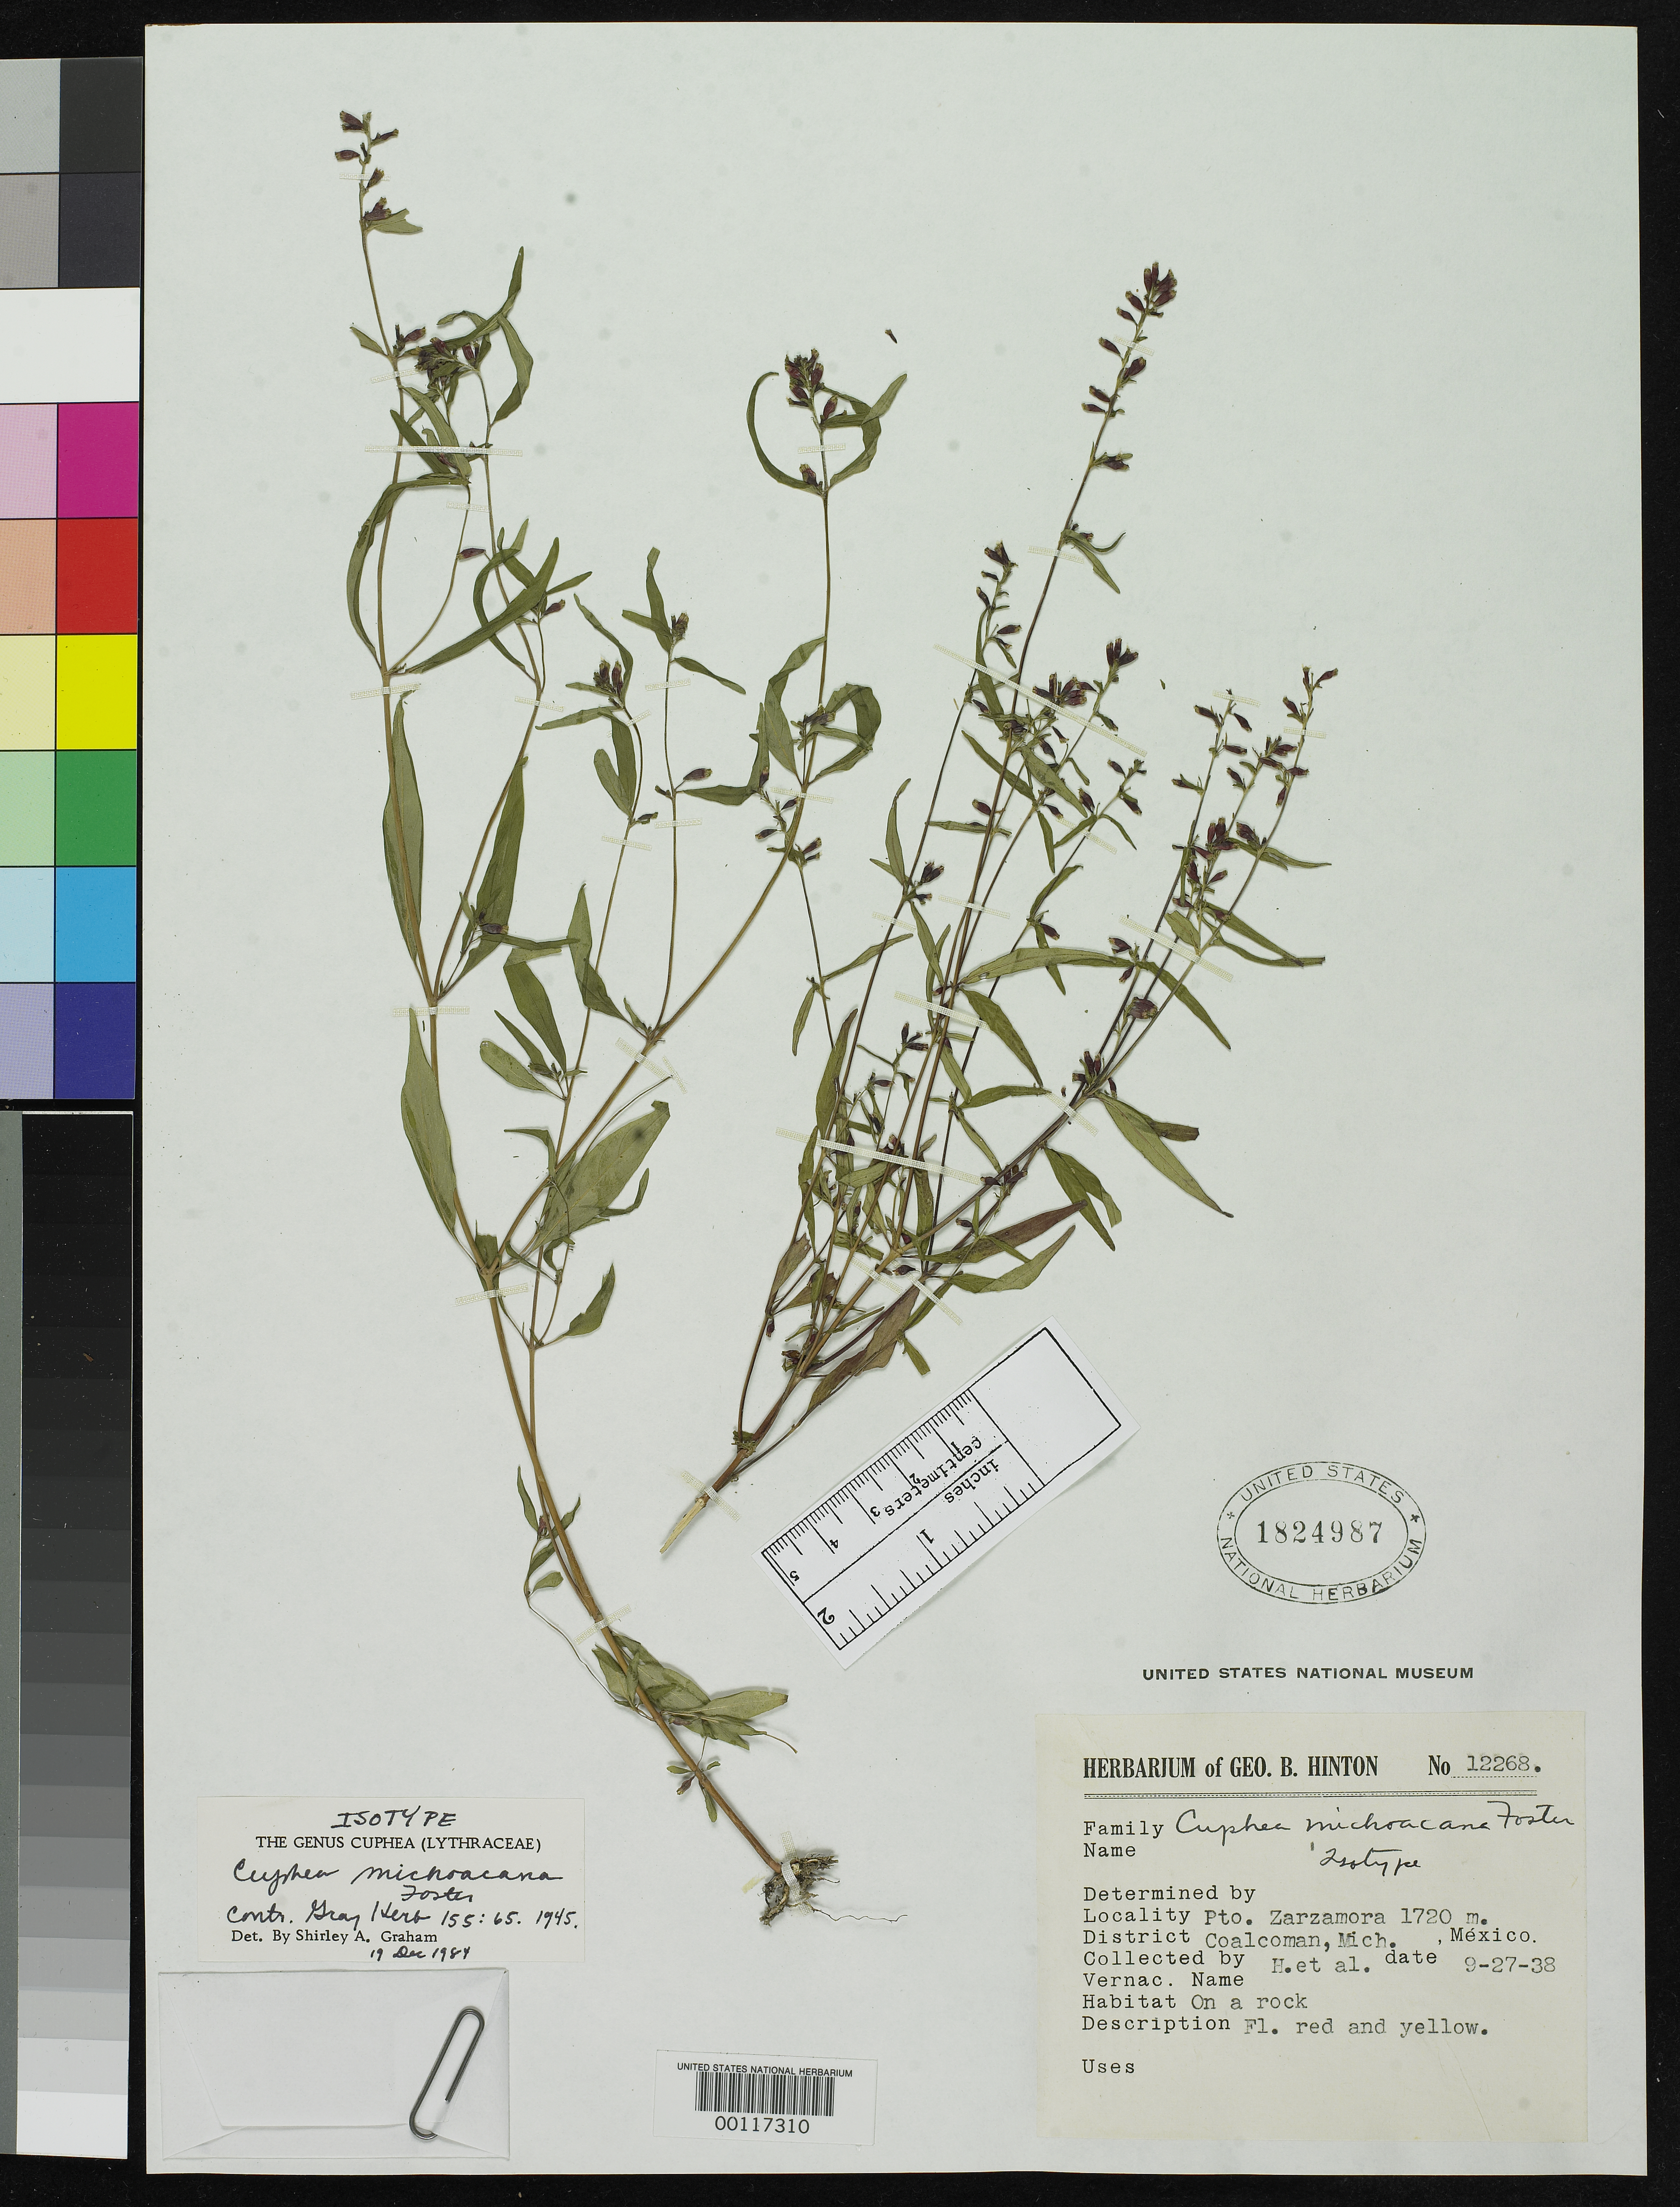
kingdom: Plantae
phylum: Tracheophyta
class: Magnoliopsida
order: Myrtales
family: Lythraceae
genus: Cuphea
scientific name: Cuphea michoacana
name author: R.C. Foster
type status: Isotype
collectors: G. B. Hinton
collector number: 12268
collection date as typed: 27 Sep 1938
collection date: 1938-09-27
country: Mexico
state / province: Michoacán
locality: Coalcomán.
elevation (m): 1720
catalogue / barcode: US 1824987